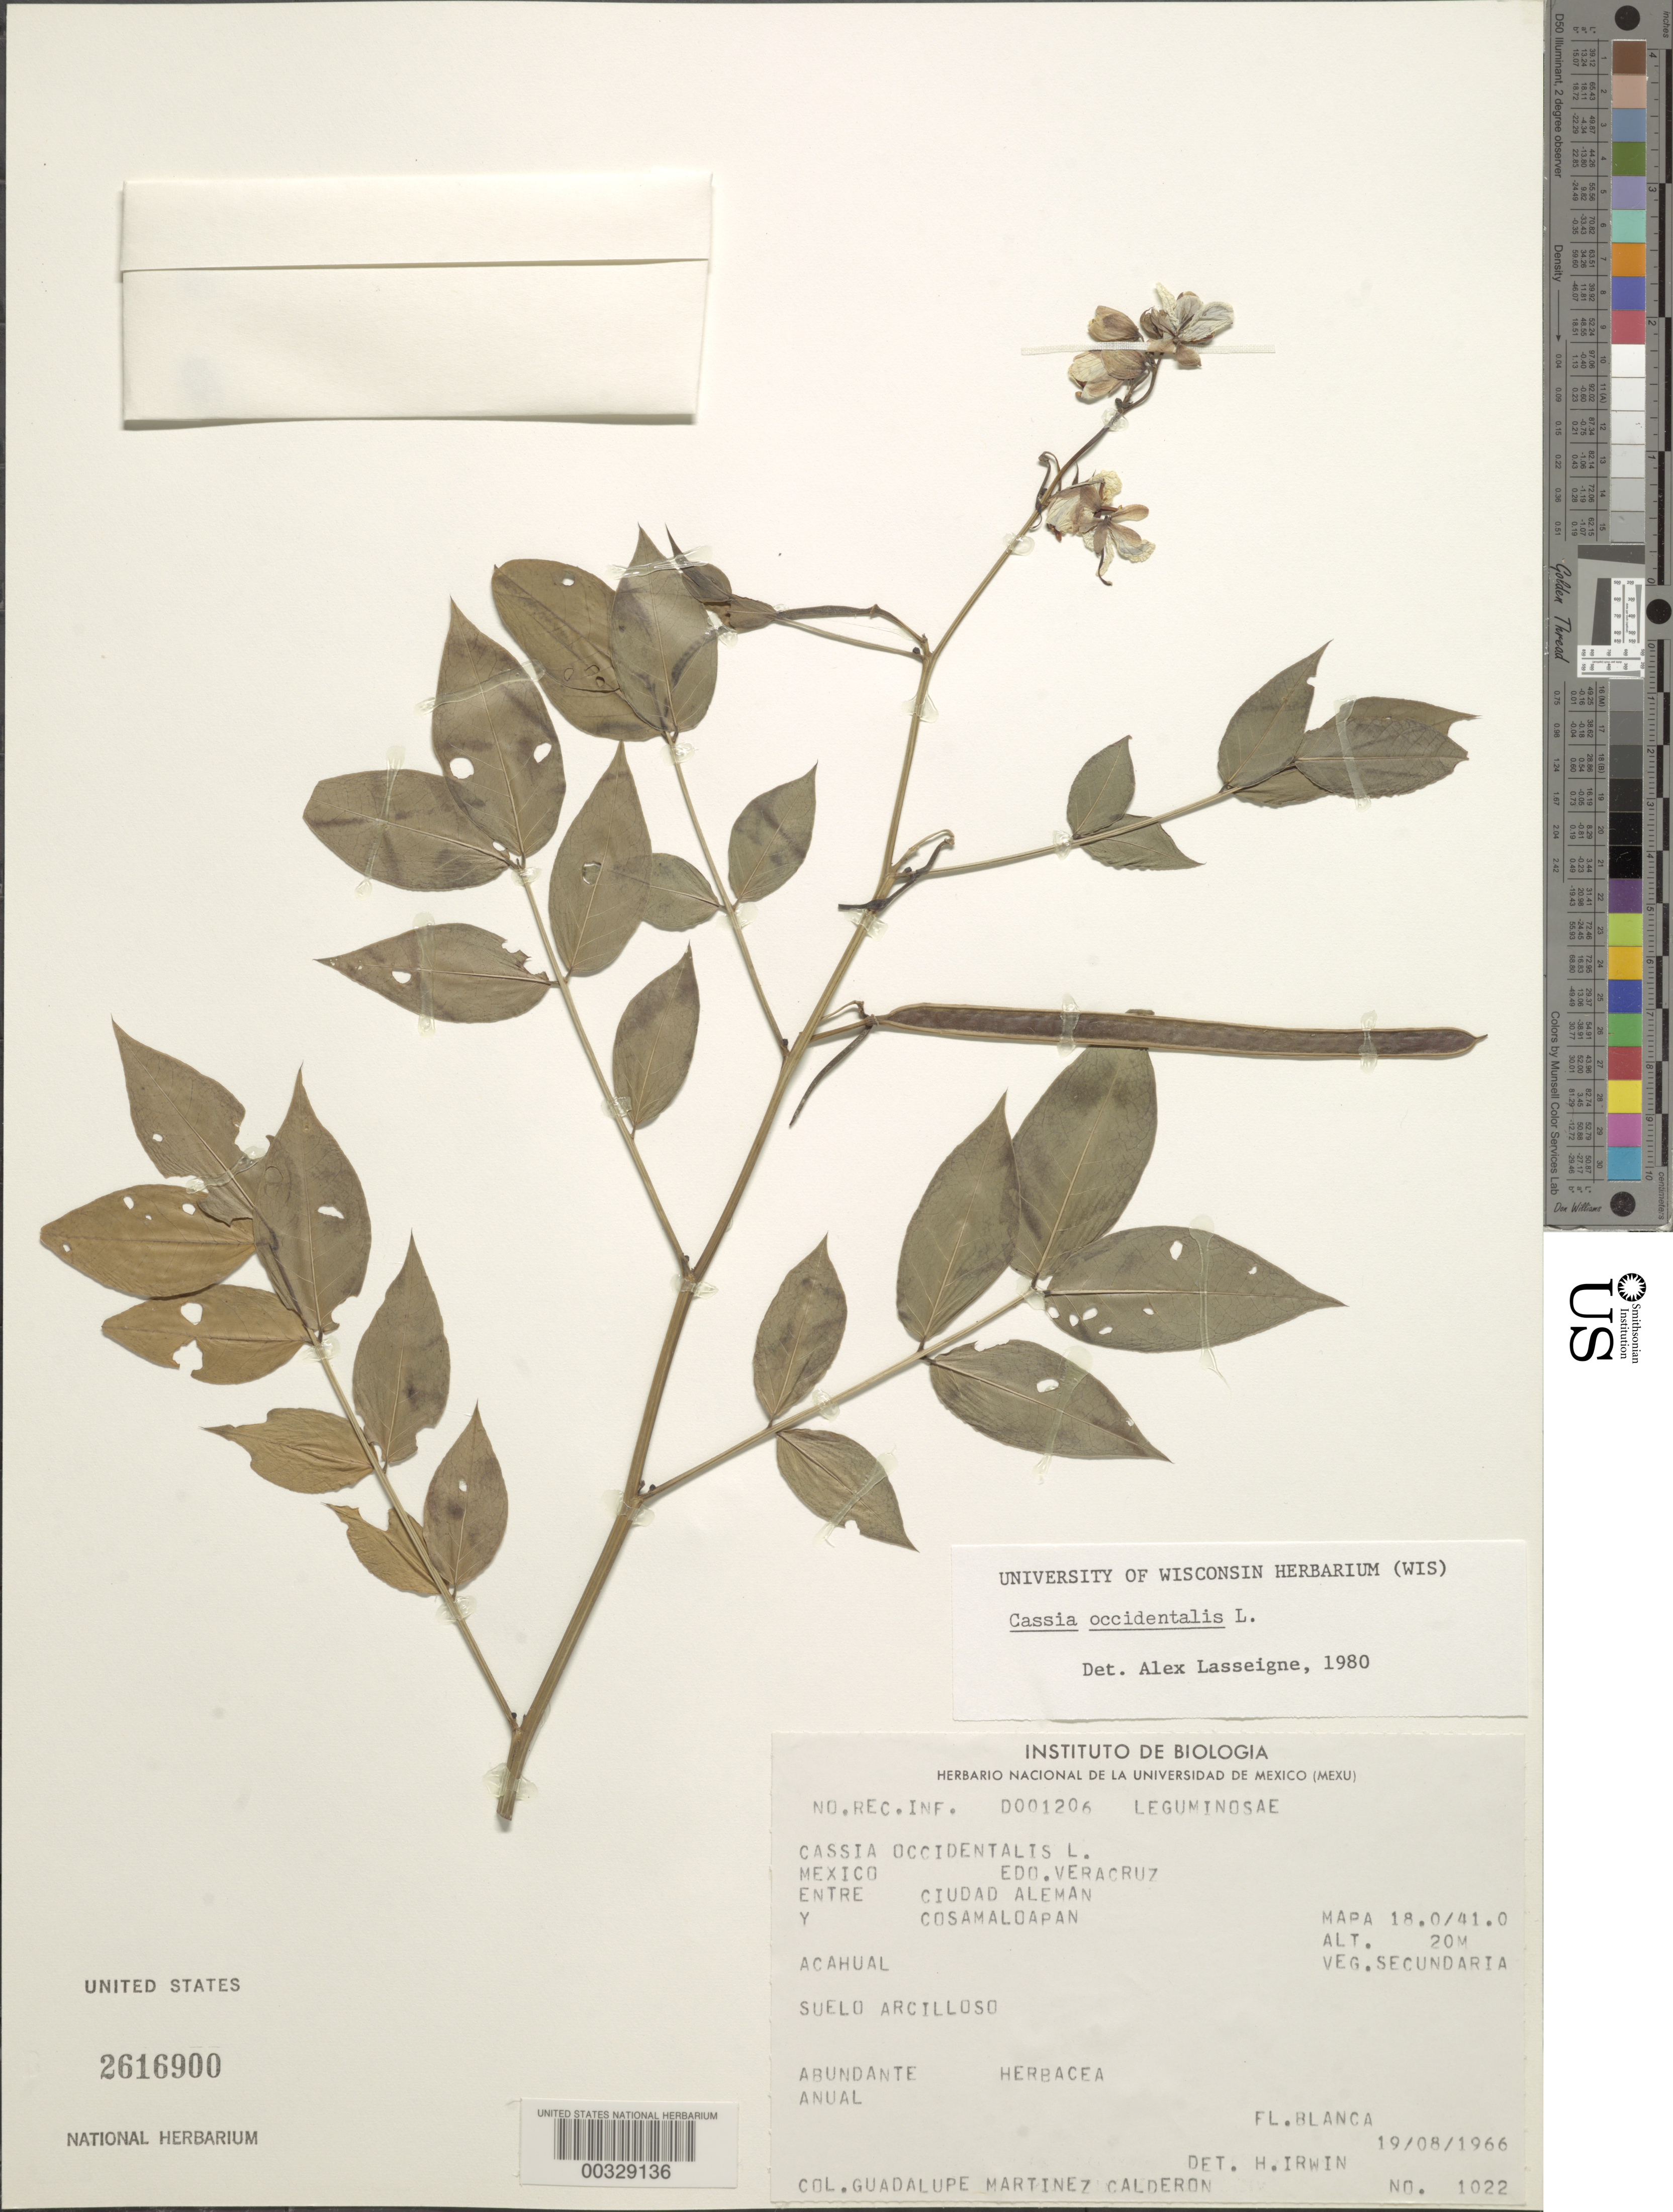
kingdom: Plantae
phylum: Tracheophyta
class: Magnoliopsida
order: Fabales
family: Fabaceae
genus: Senna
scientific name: Senna occidentalis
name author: (L.) Link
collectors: G. Martínez Calderón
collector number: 1022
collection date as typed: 19 Aug 1966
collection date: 1966-08-19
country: Mexico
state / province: Veracruz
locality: Between ciudad aleman and cosamaloapan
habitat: Secondary vegetation; clay ground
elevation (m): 20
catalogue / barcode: US 2616900